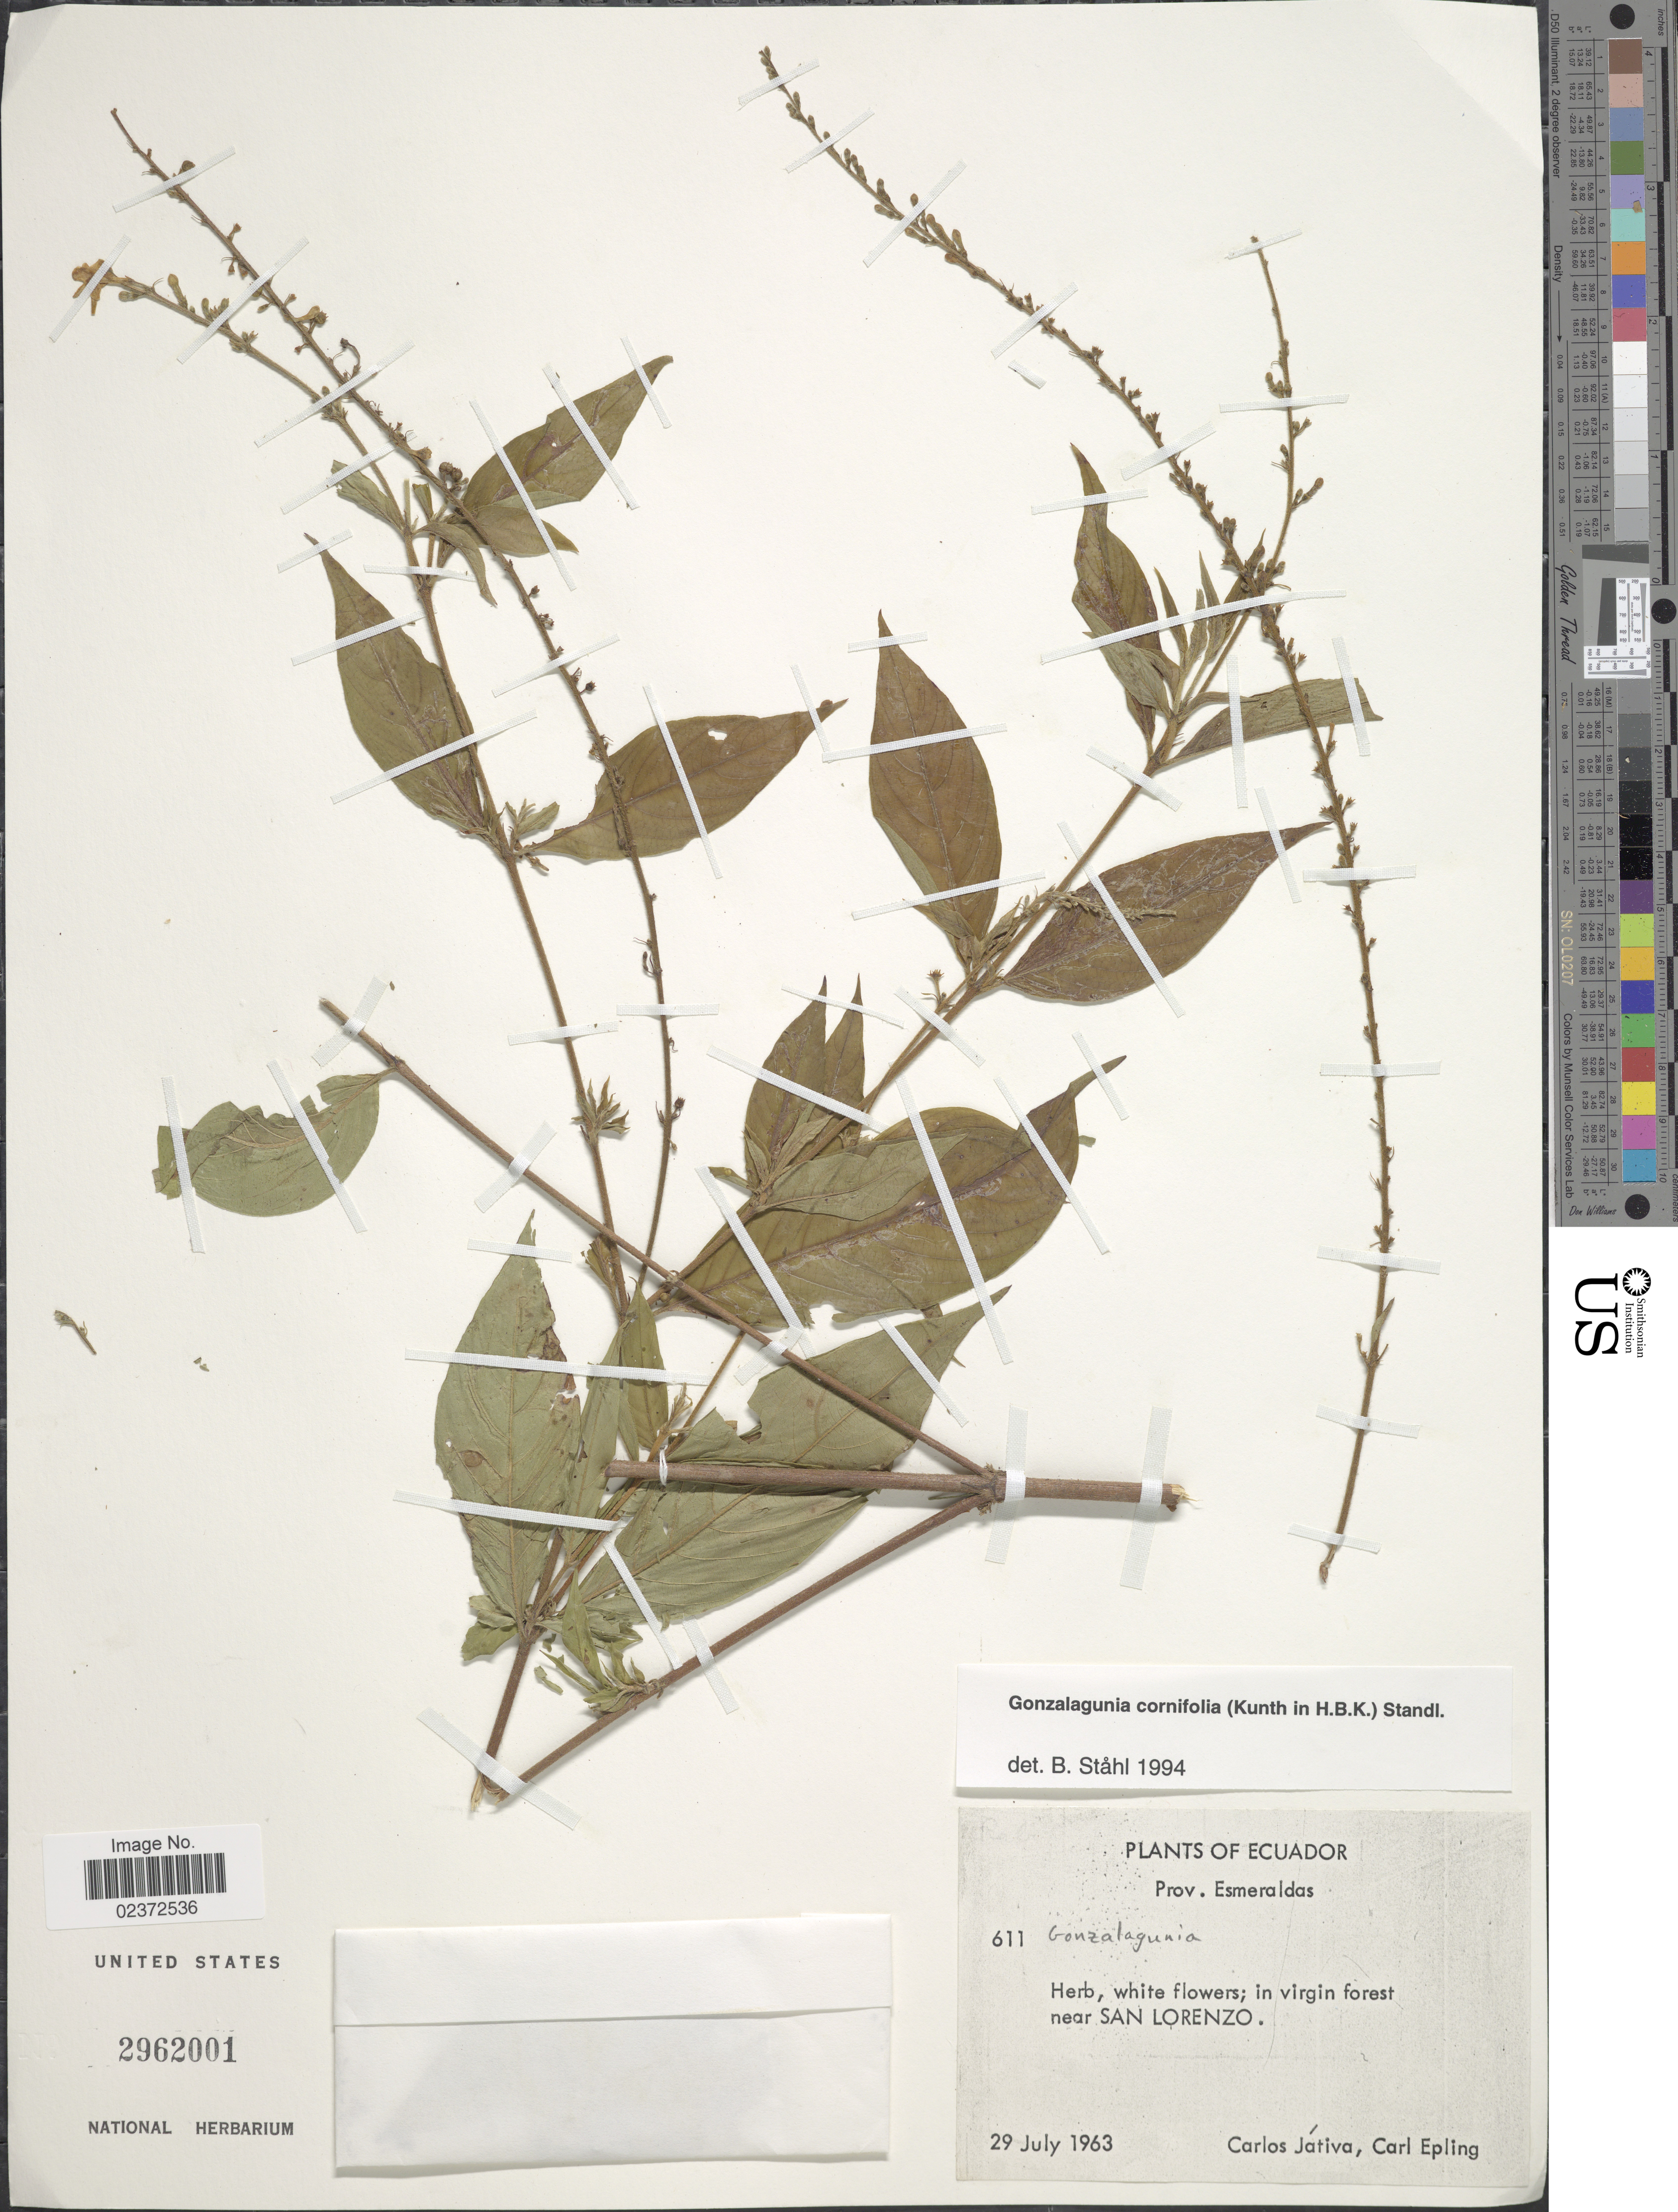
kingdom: Plantae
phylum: Tracheophyta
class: Magnoliopsida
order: Gentianales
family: Rubiaceae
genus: Gonzalagunia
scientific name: Gonzalagunia cornifolia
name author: (Kunth) Standl.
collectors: C. D. Játiva & C. C. Epling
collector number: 611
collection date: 1963-07-29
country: Ecuador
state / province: Esmeraldas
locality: near San Lorenzo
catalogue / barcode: US 2962001